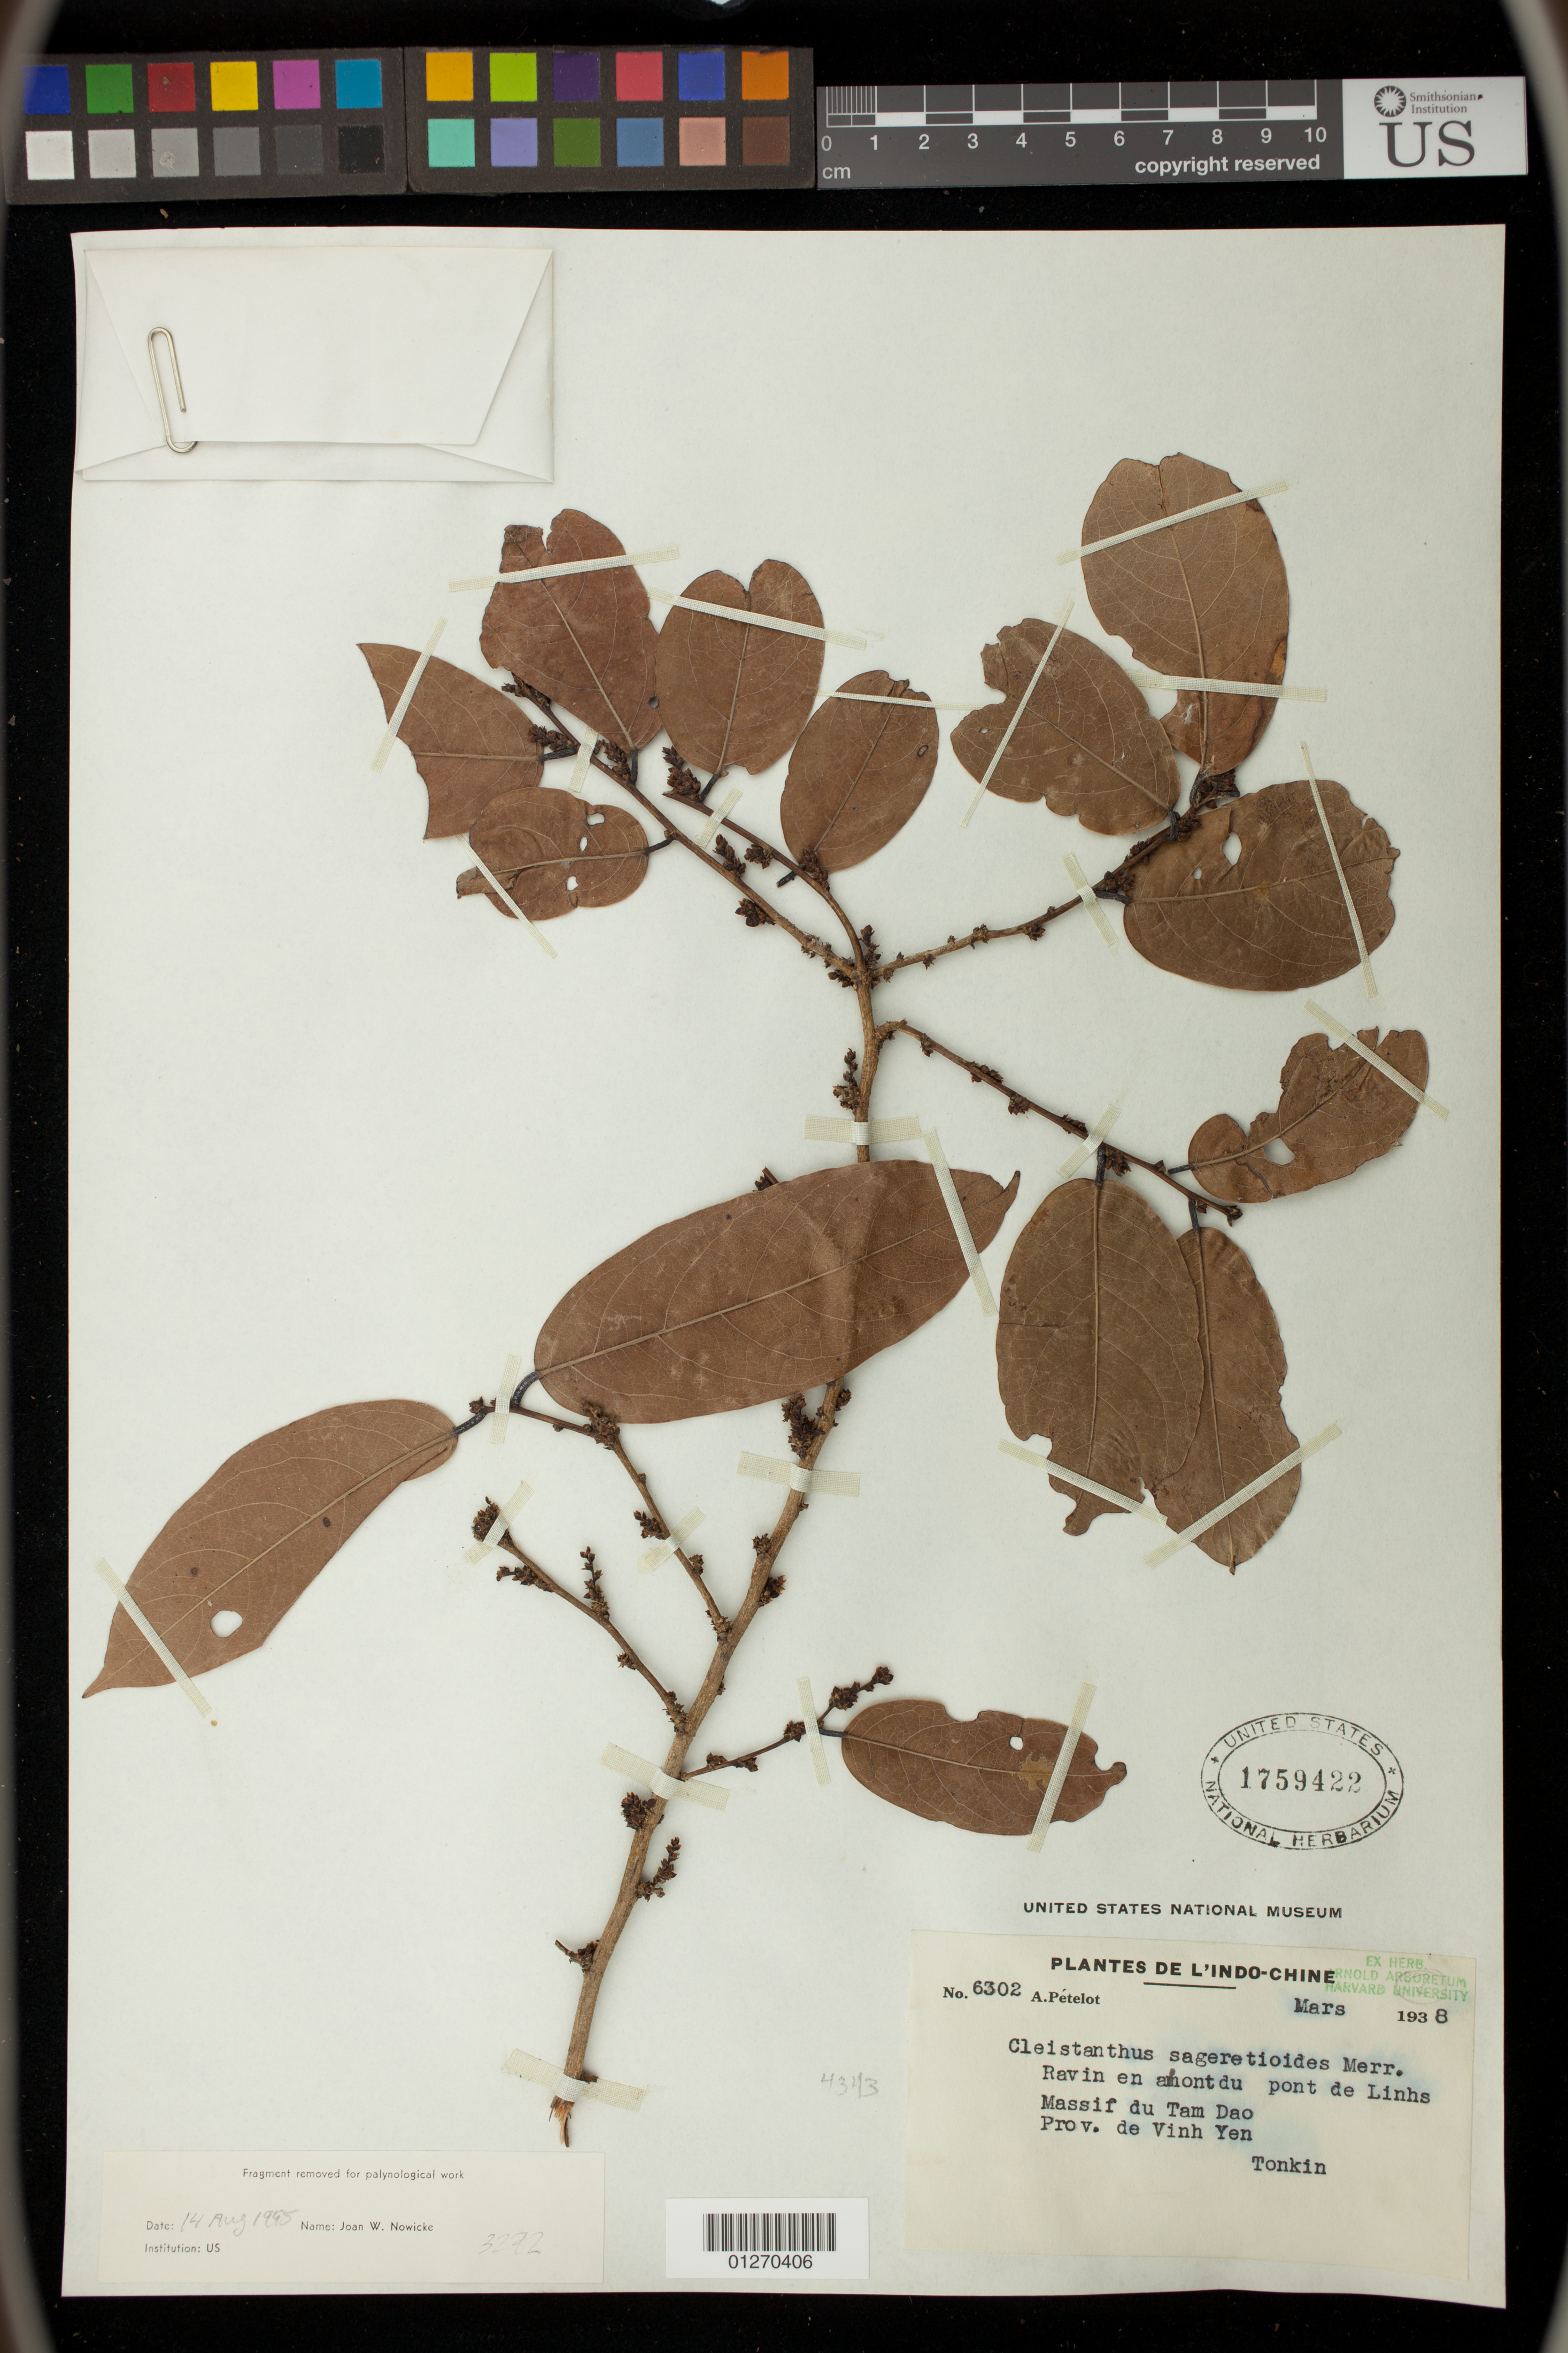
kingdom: Plantae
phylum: Tracheophyta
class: Magnoliopsida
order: Malpighiales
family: Phyllanthaceae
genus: Cleistanthus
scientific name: Cleistanthus sageretioides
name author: Merr.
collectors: A. Petelot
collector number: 6302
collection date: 1938-03-01/1938-03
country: Vietnam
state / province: Vinh Phuc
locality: point de Linhs,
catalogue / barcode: US 1759422